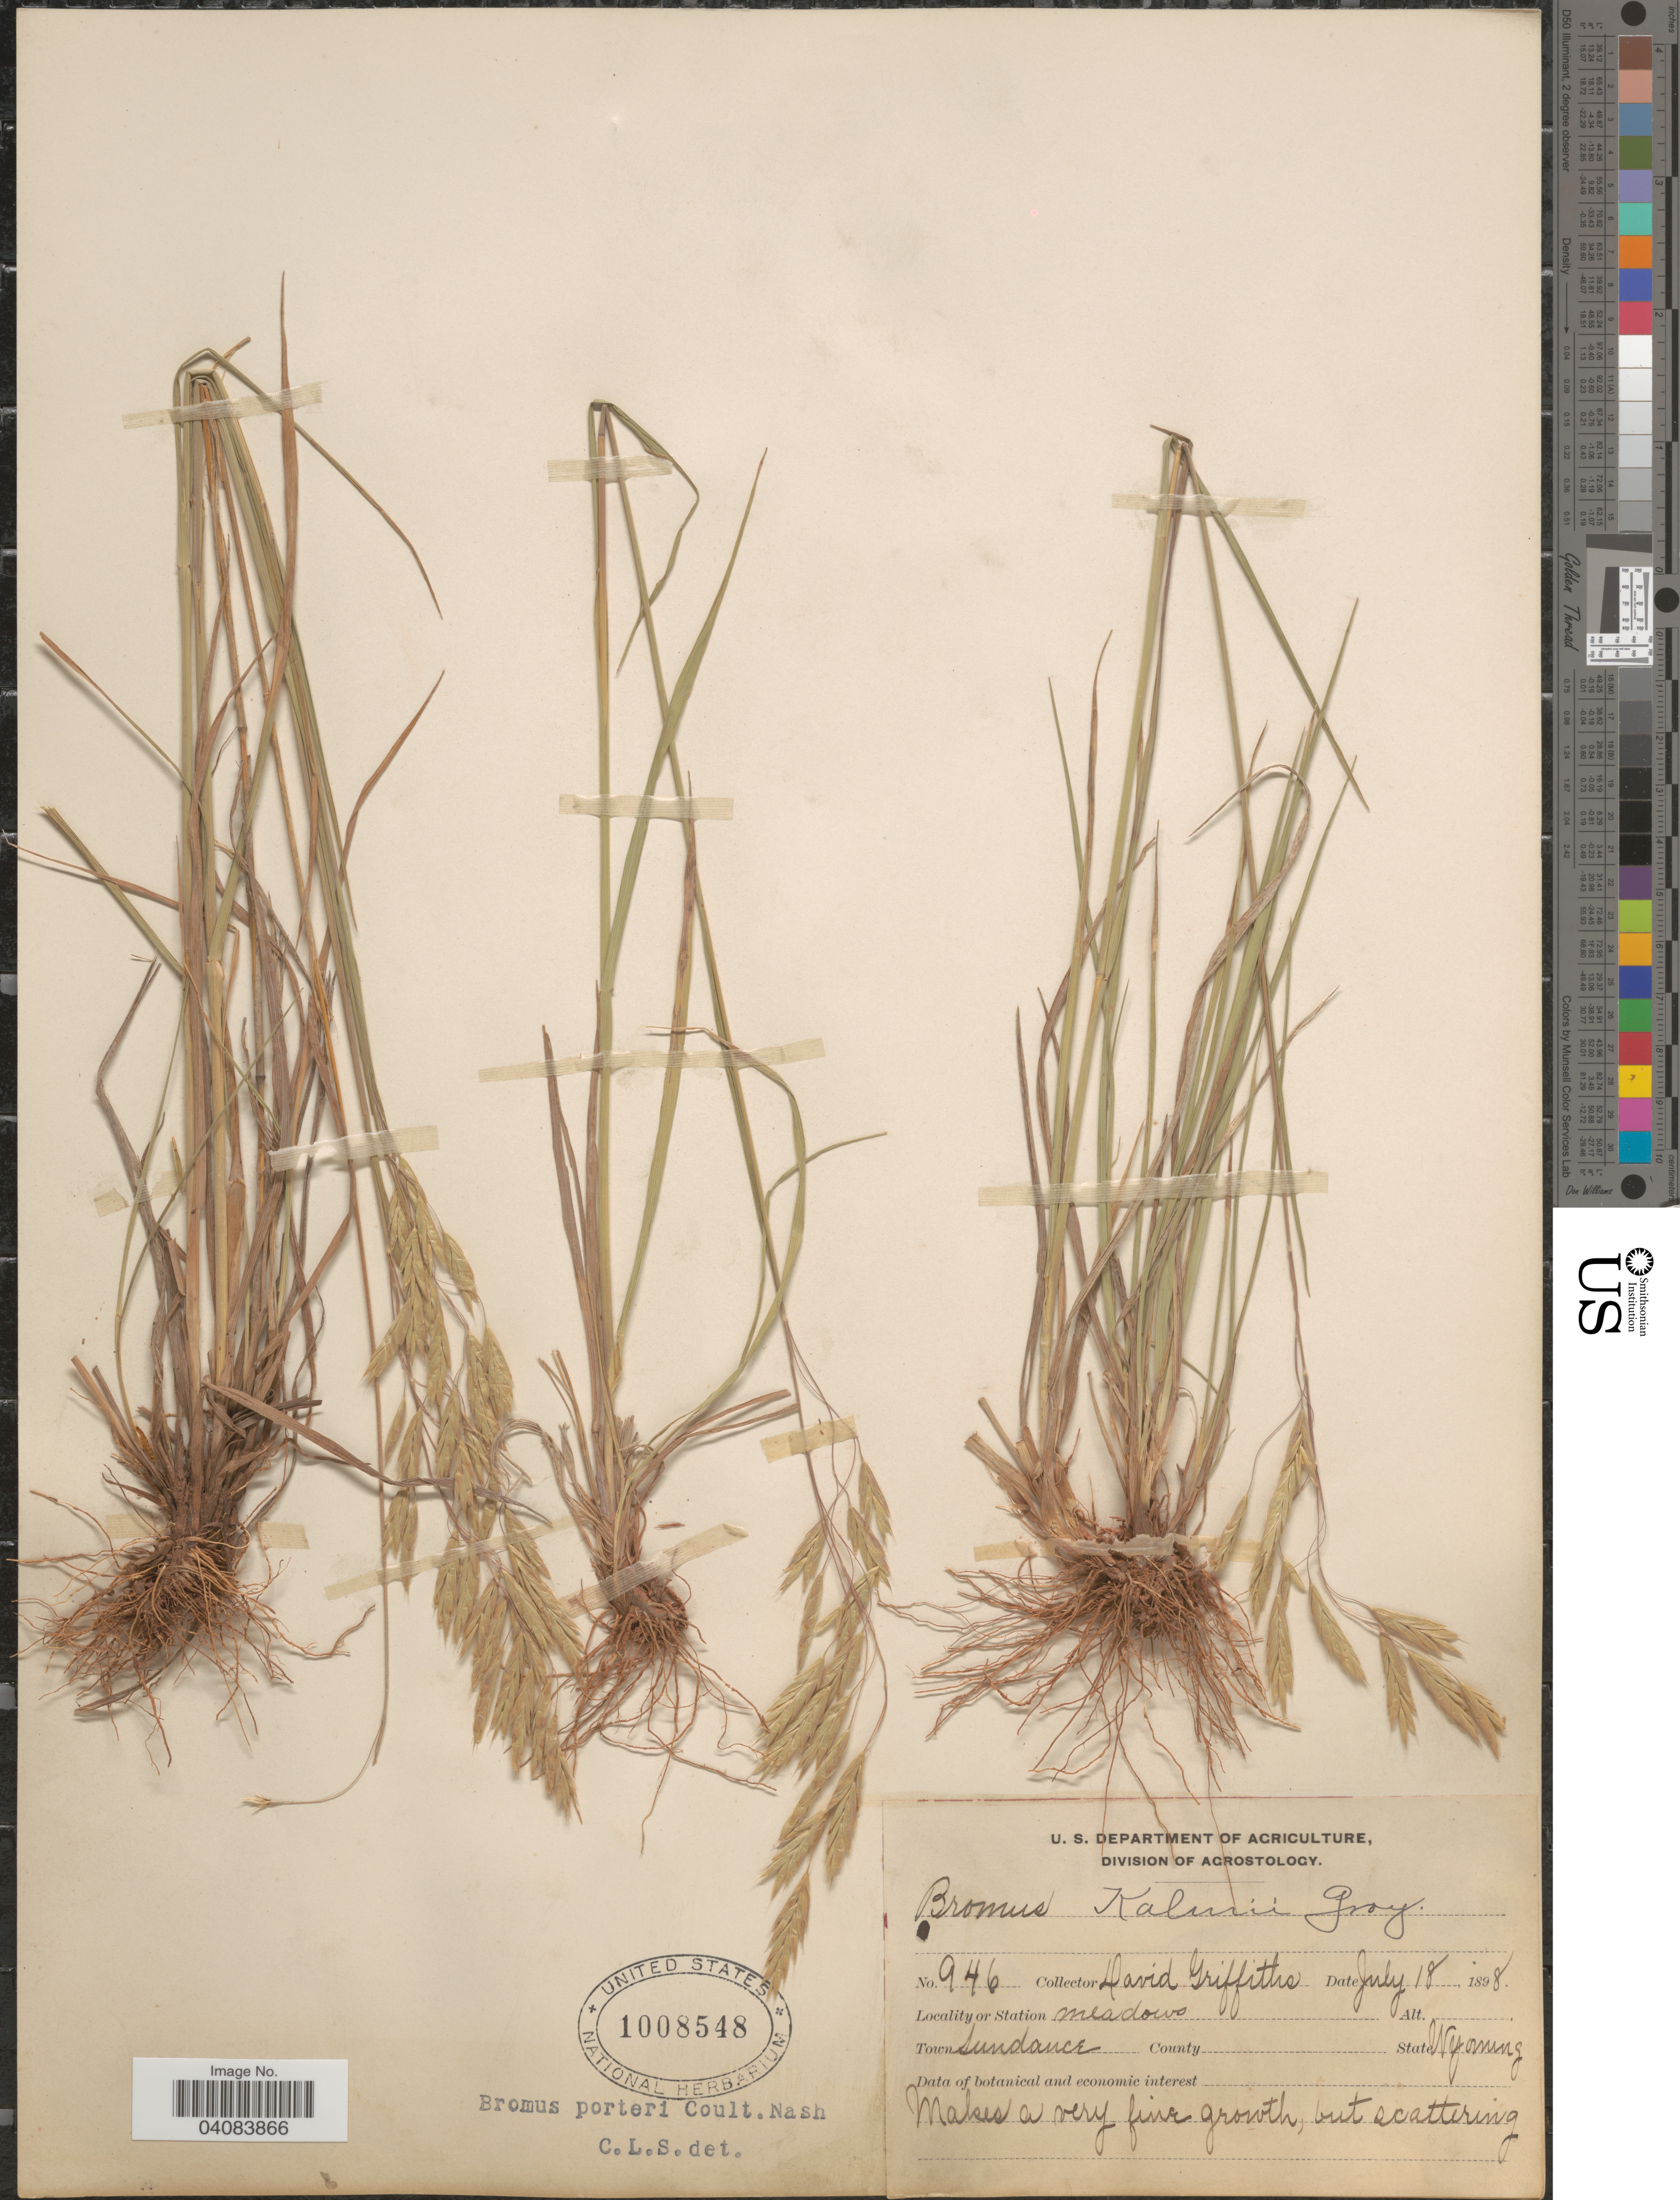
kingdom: Plantae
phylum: Tracheophyta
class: Liliopsida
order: Poales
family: Poaceae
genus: Bromus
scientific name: Bromus porteri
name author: (J.M. Coult.) Nash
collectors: D. Griffiths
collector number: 946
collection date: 1898-07-18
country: United States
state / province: Wyoming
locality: Town Sundance.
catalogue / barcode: US 1008548